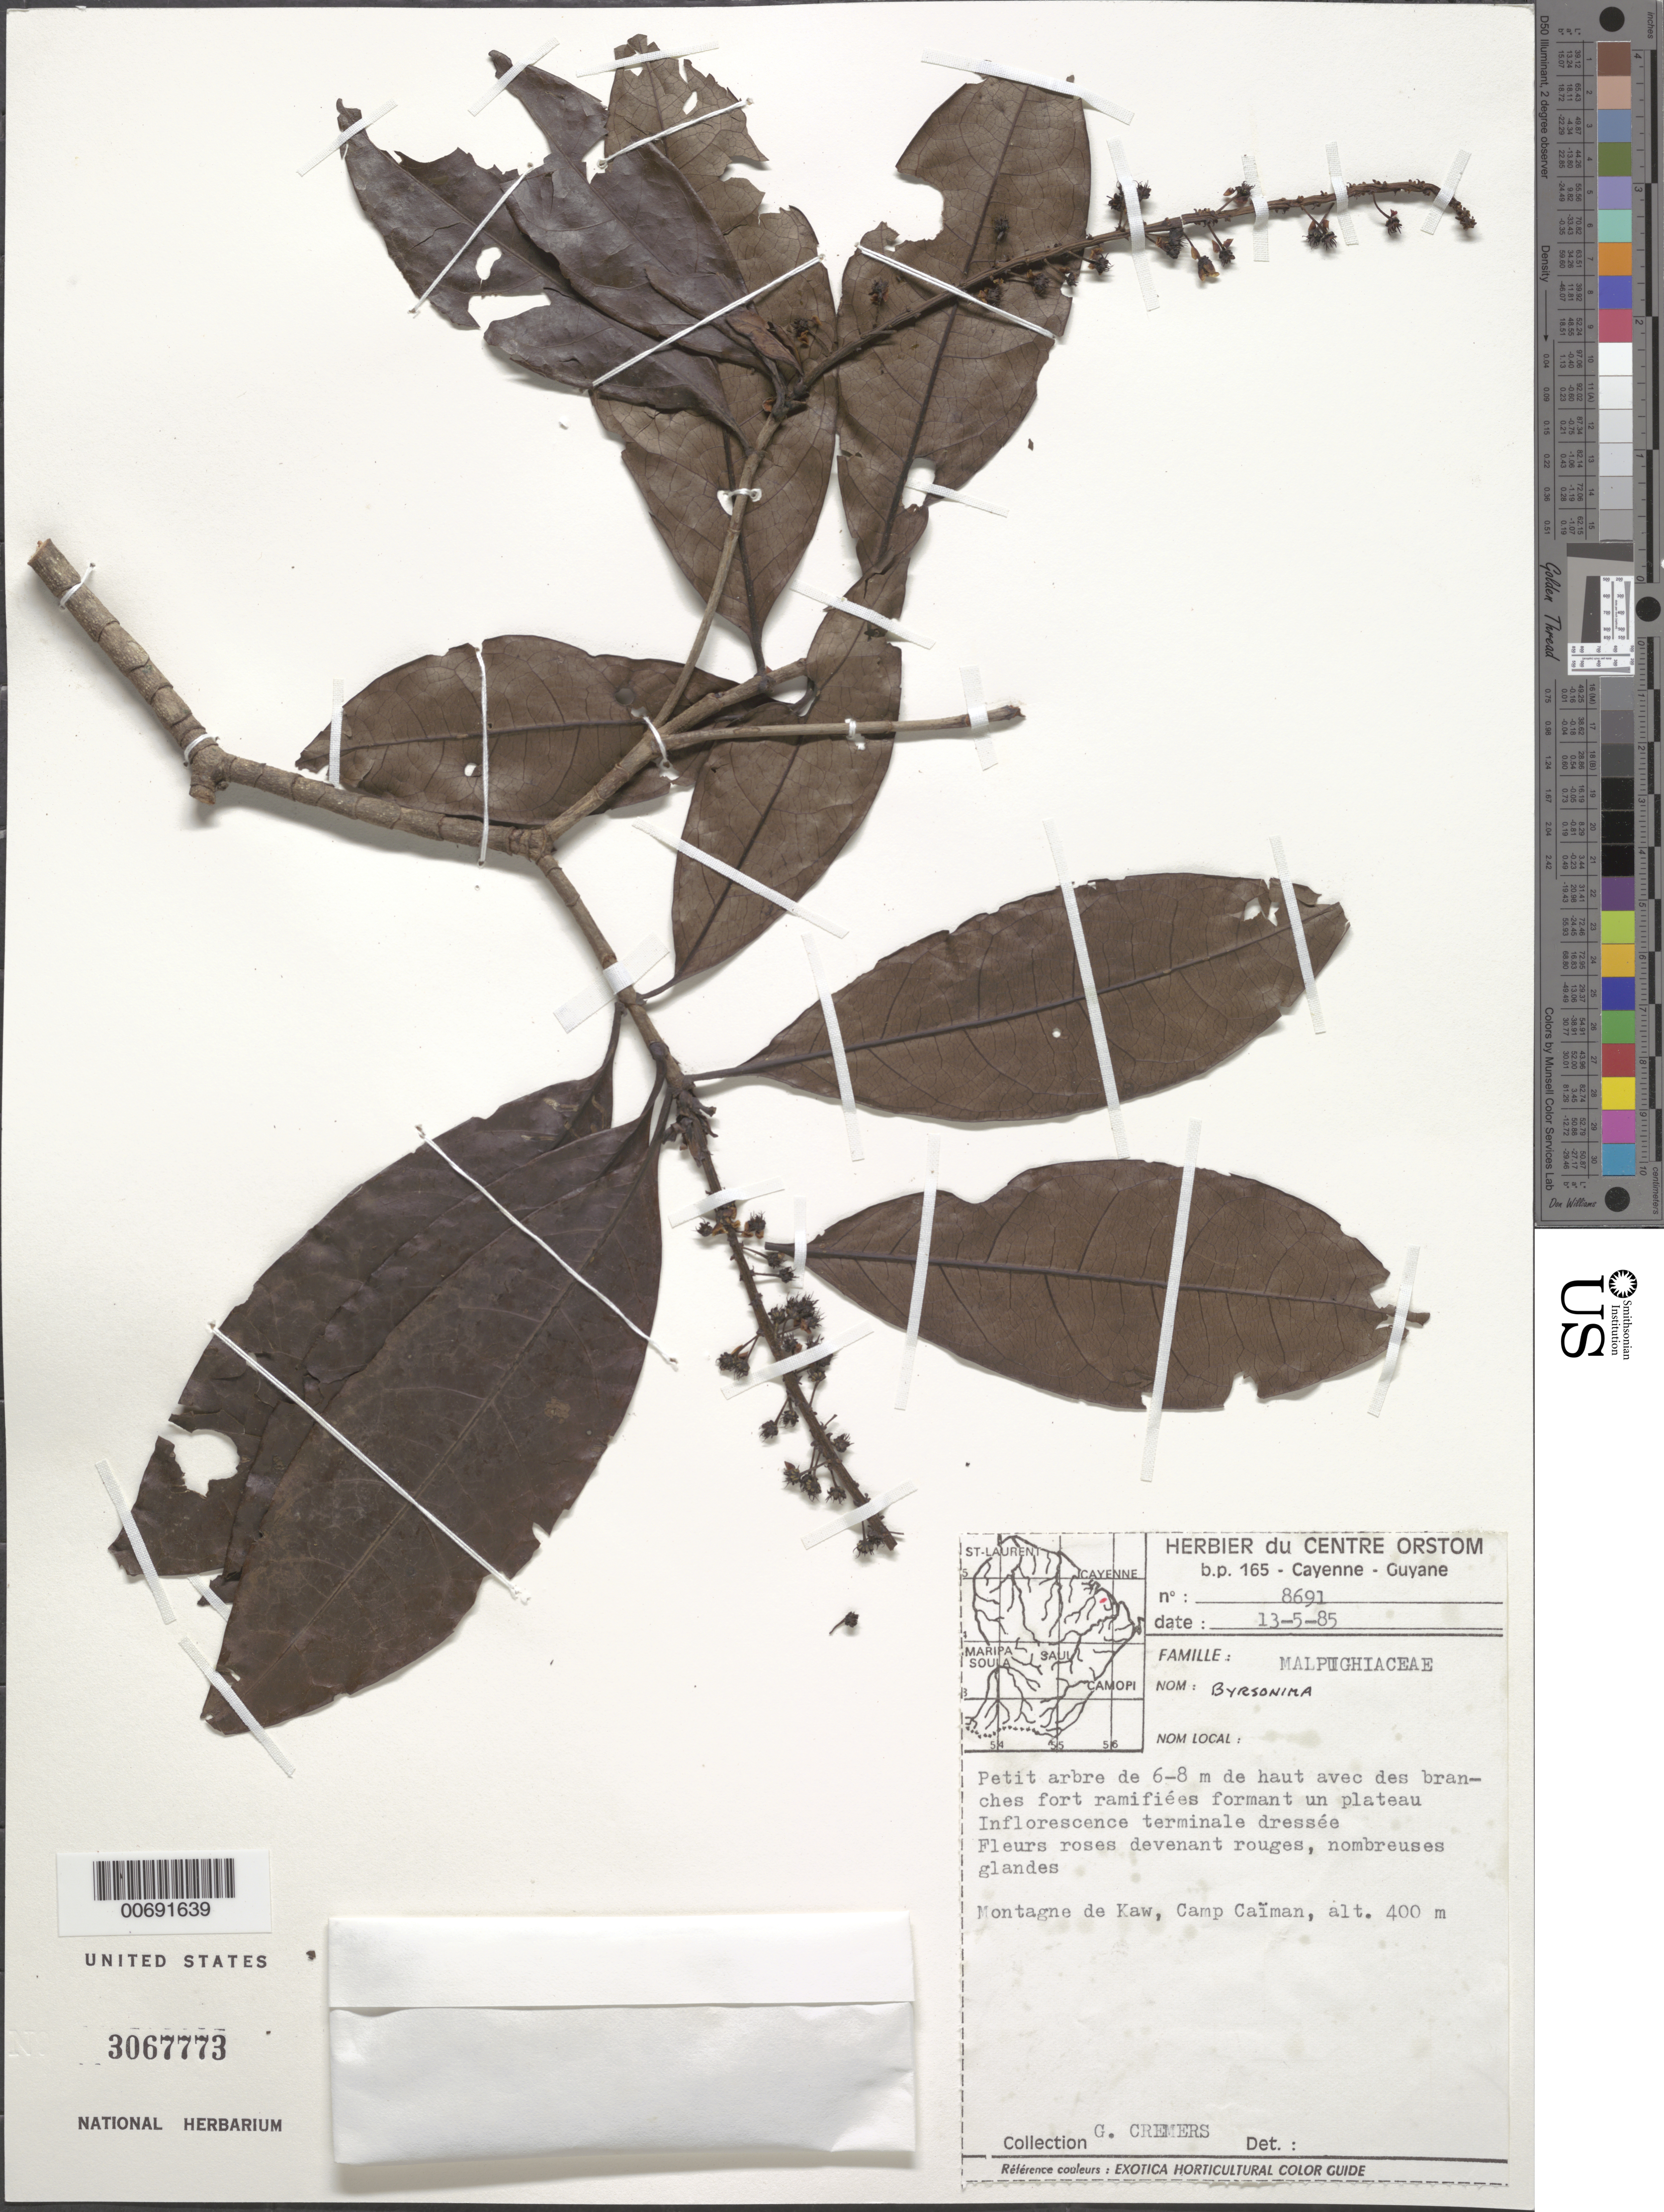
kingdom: Plantae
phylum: Tracheophyta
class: Magnoliopsida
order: Malpighiales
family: Malpighiaceae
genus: Byrsonima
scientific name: Byrsonima sp.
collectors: G. Cremers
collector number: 8691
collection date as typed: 13-May-85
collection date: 1985-05-13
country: French Guiana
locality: Montagne de Kaw, Camp Caïman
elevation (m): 400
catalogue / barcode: US 3067773